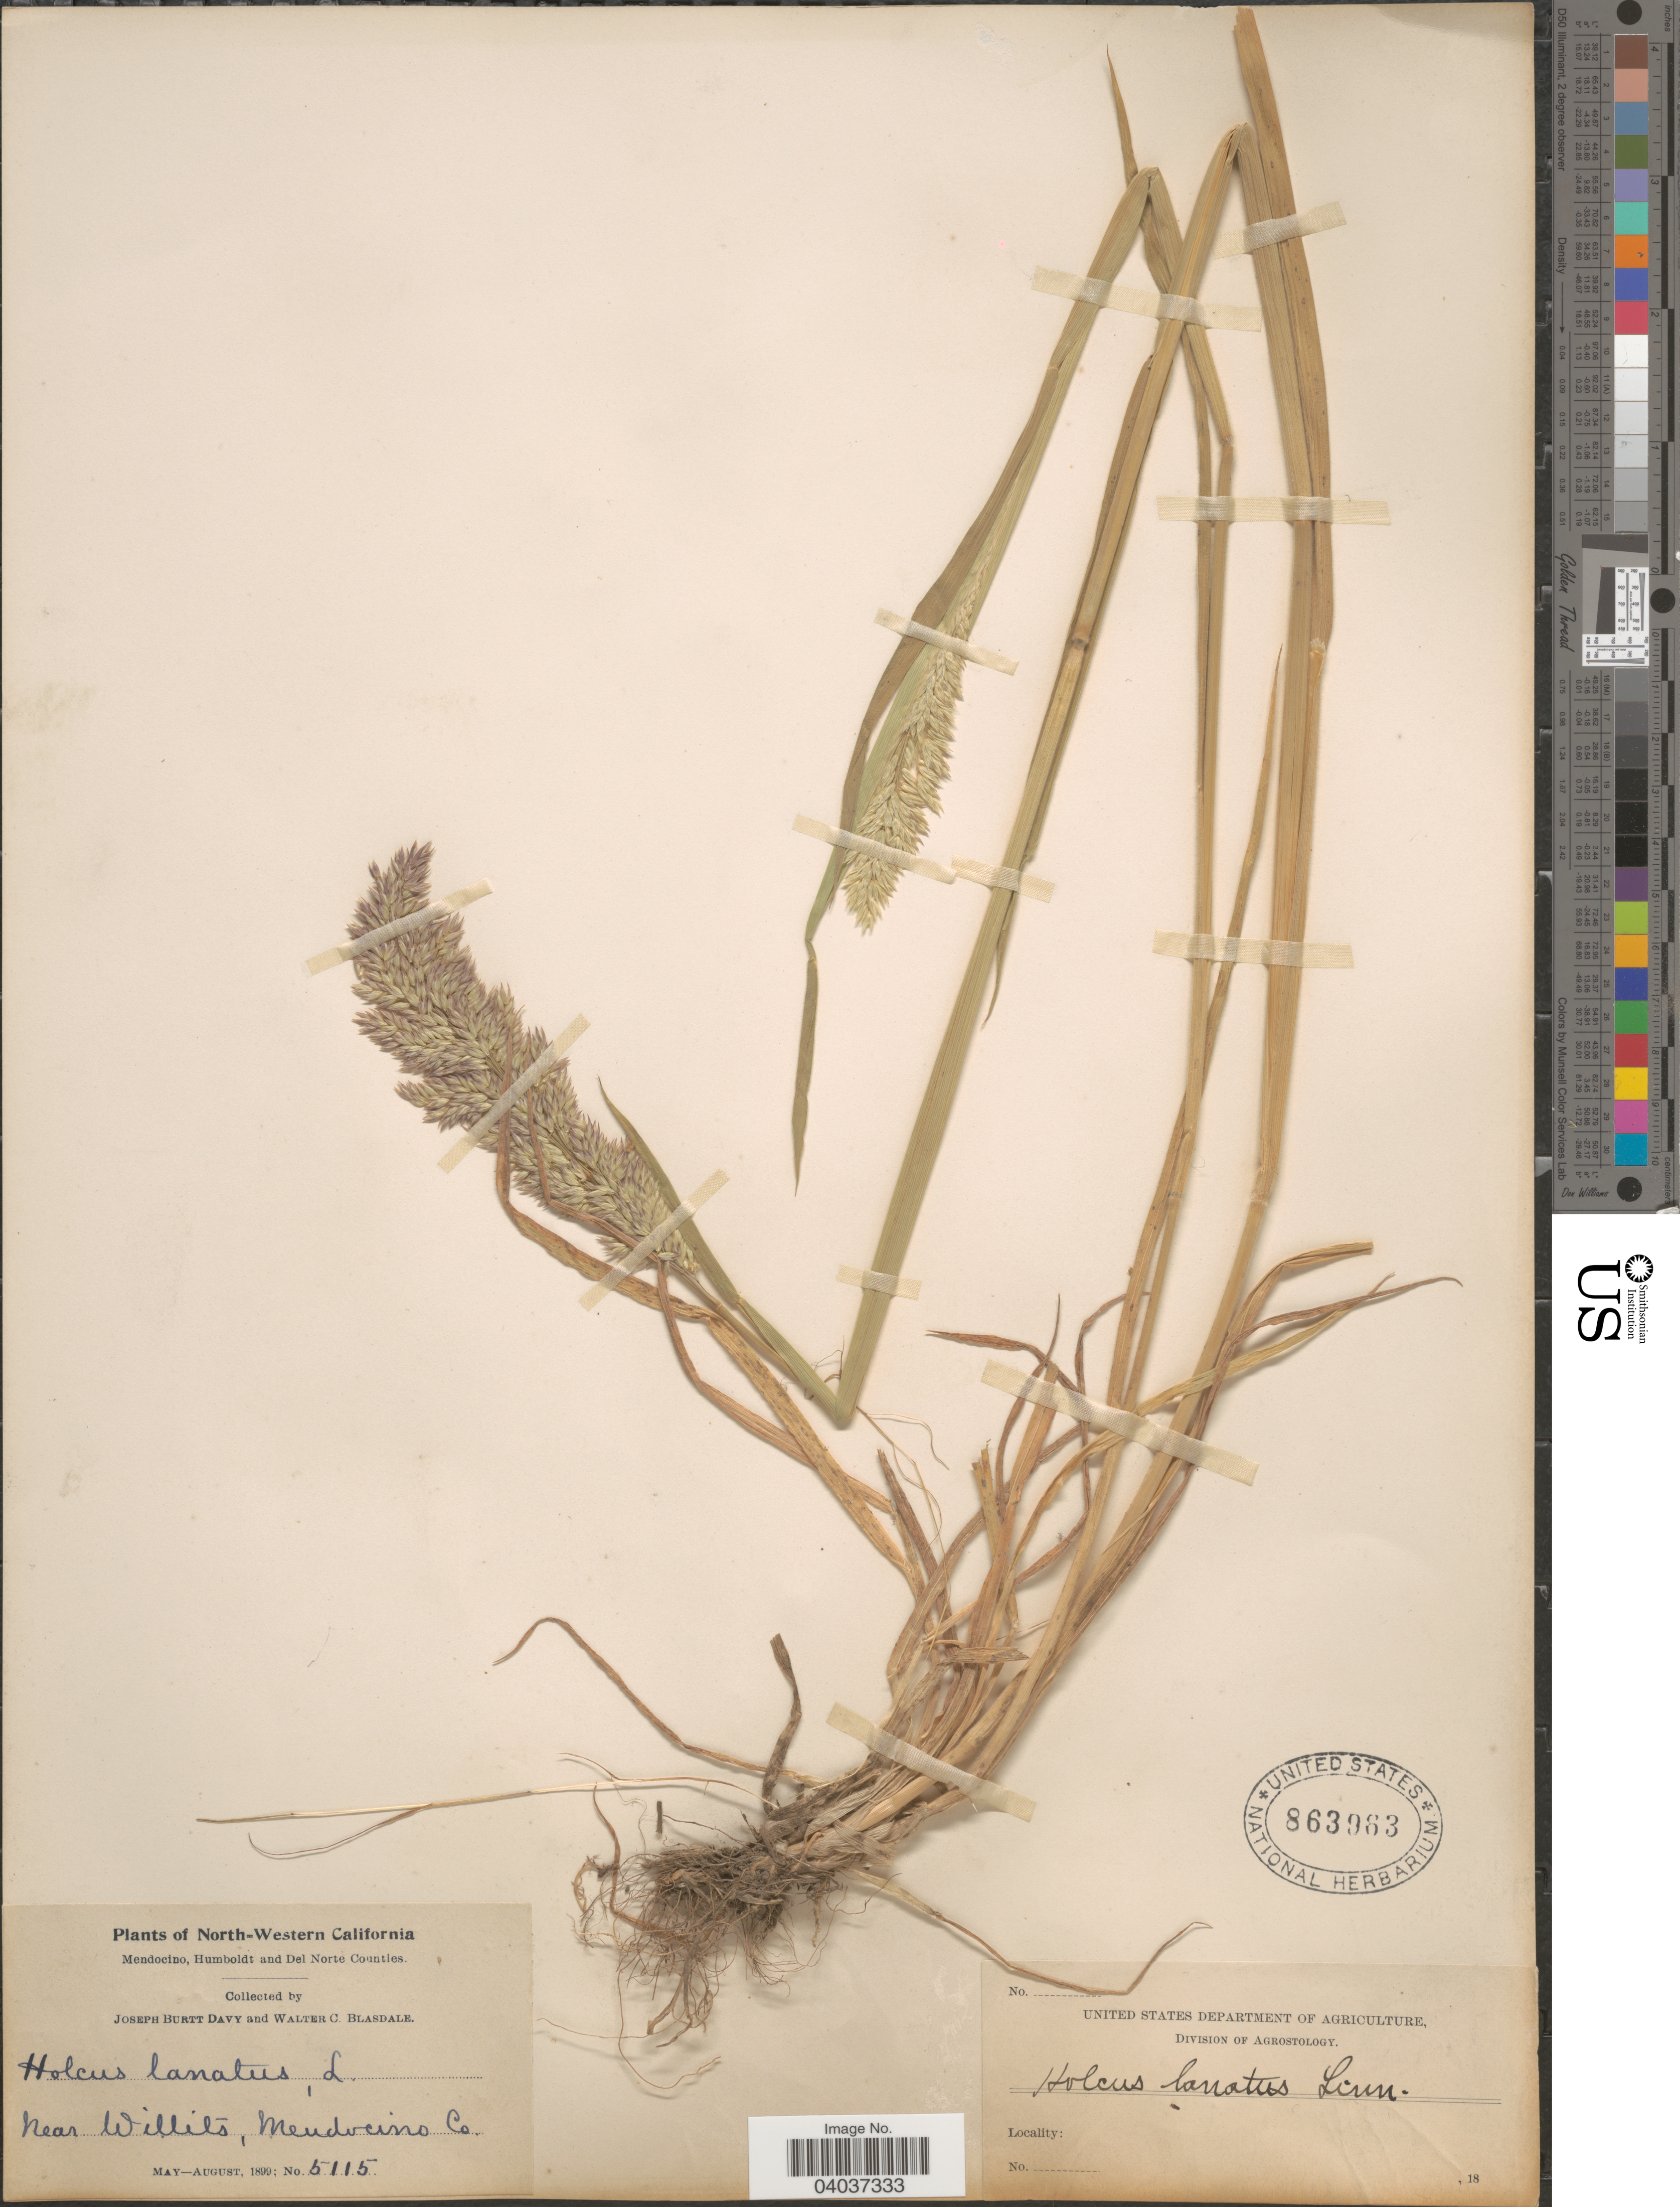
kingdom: Plantae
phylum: Tracheophyta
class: Liliopsida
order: Poales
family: Poaceae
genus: Holcus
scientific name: Holcus lanatus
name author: L.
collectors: J. Burtt Davy & W. Blasdale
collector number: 5115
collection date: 1899-05/1899-08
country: United States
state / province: California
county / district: Mendocino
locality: North-Western California. Near Willits, Mendocino Co.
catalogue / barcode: US 863963